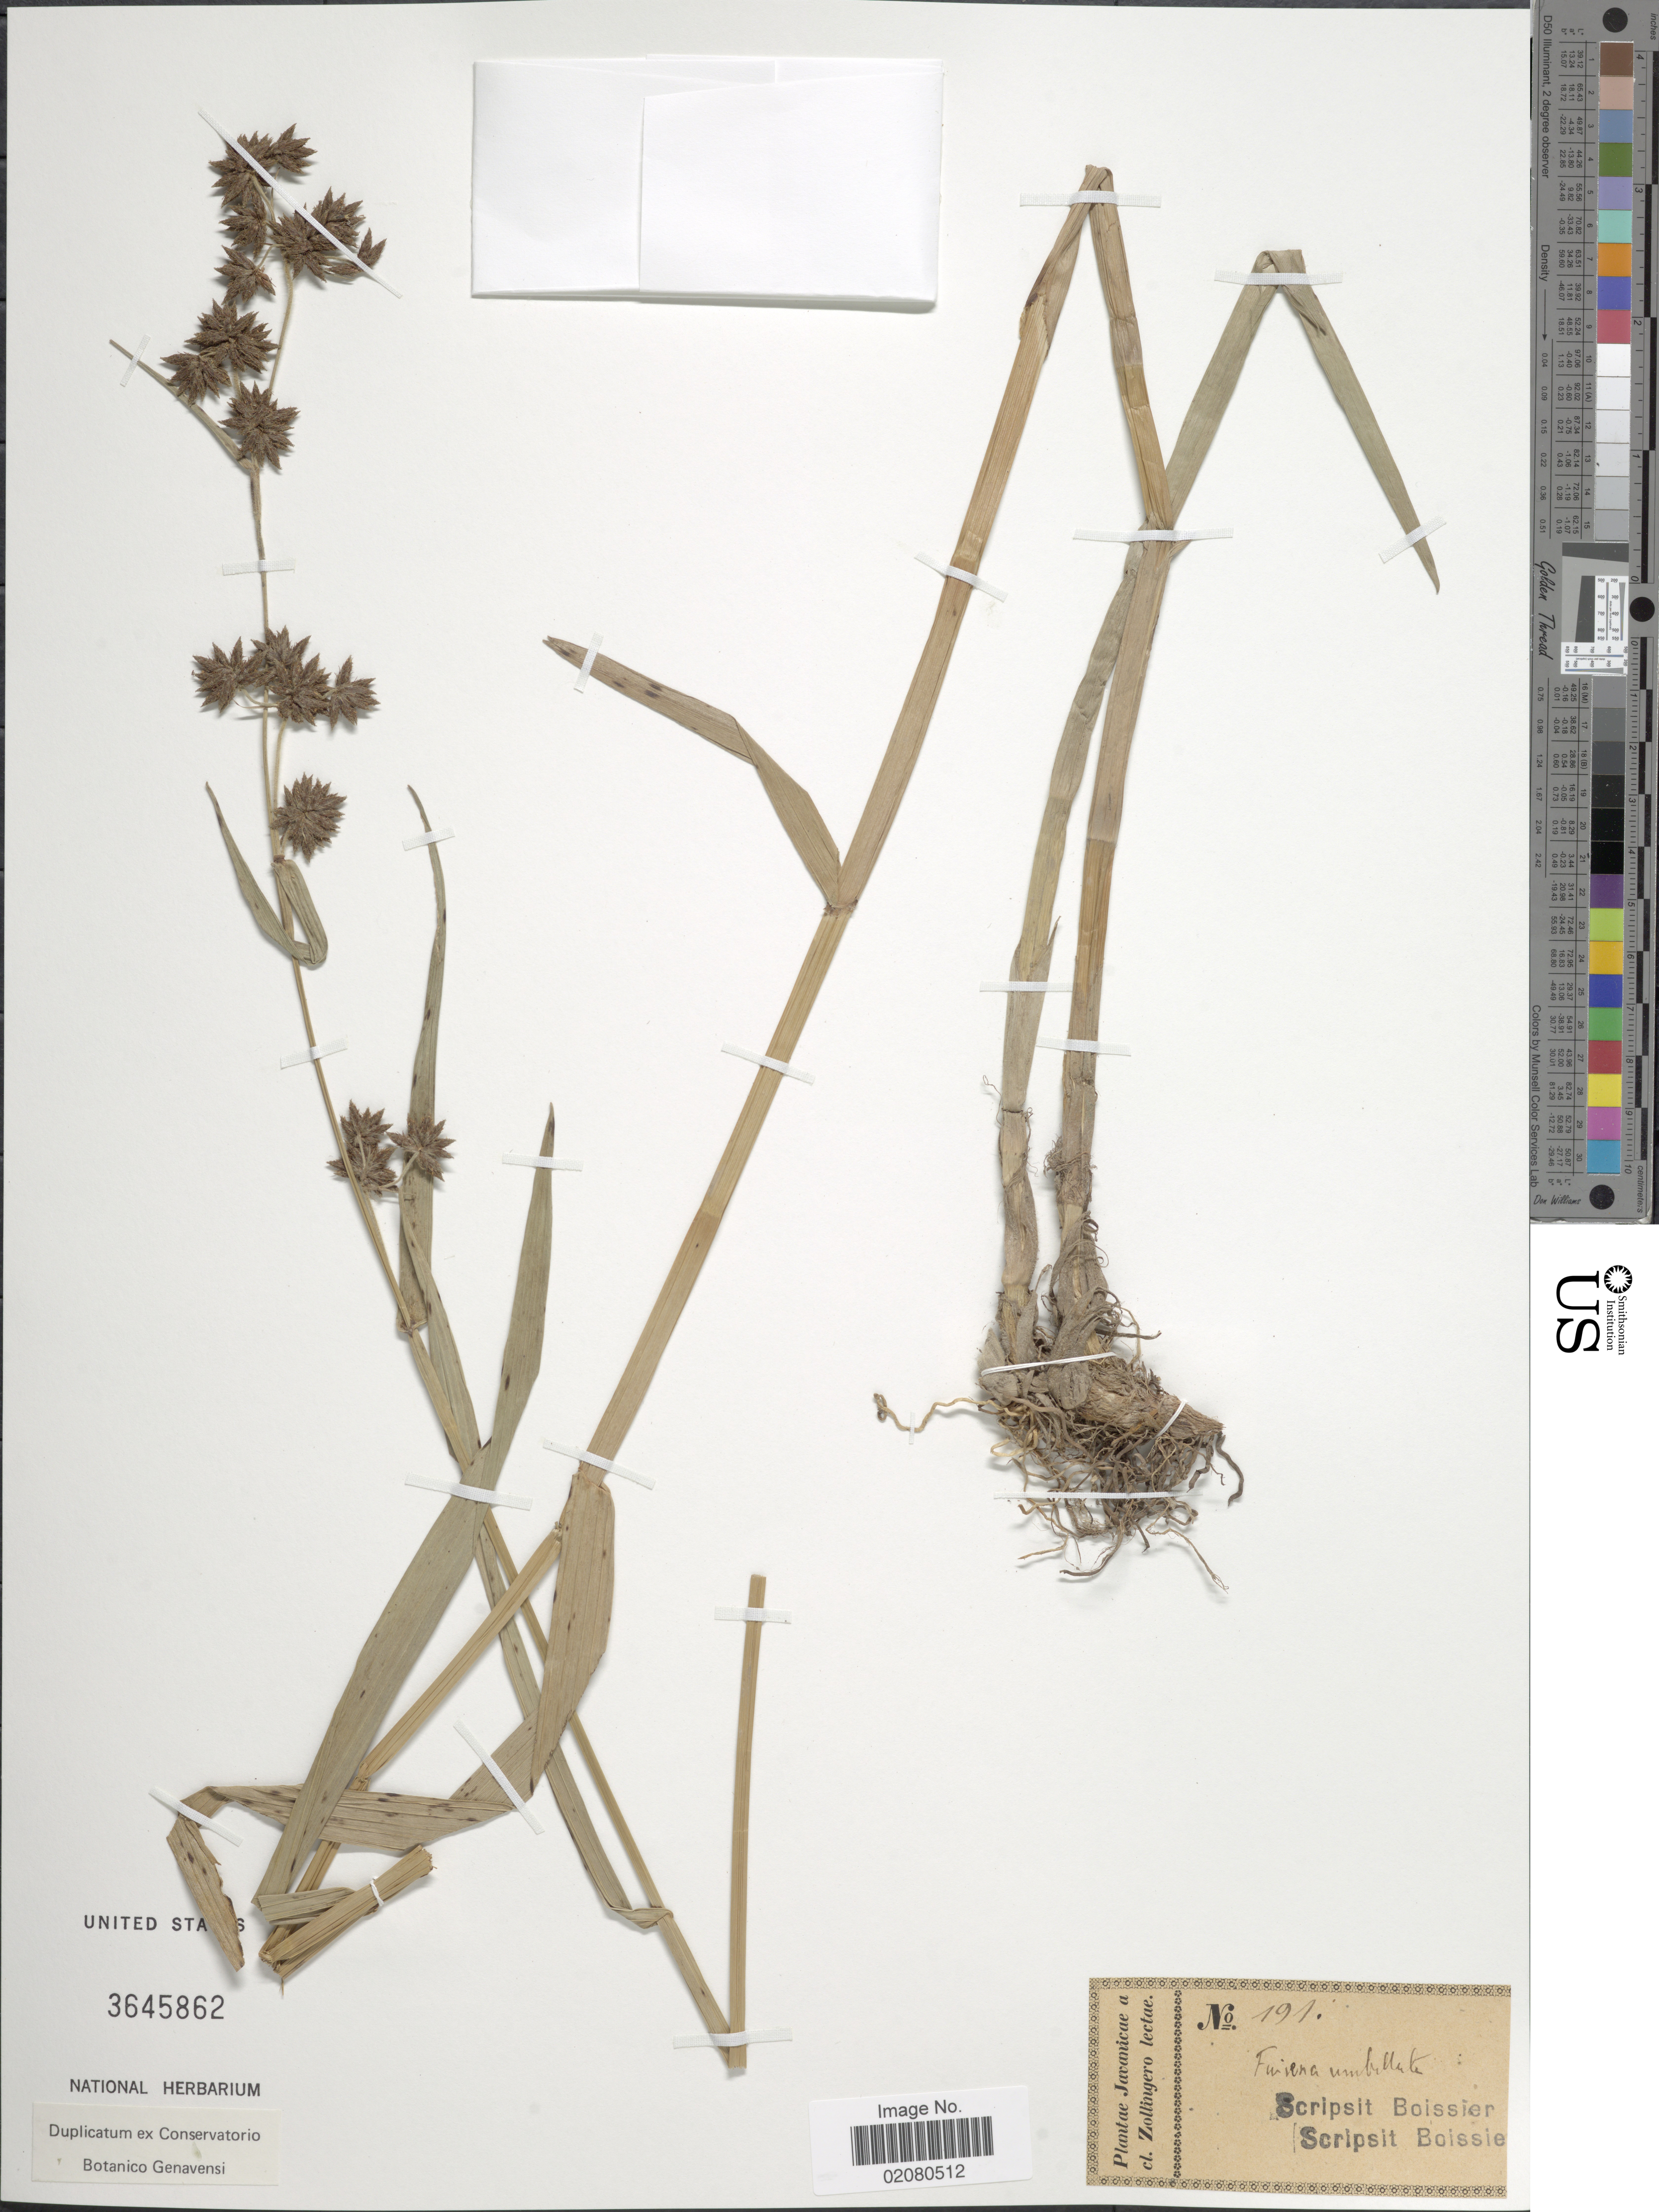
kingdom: Plantae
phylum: Tracheophyta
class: Liliopsida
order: Poales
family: Cyperaceae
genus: Fuirena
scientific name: Fuirena umbellata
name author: Rottb.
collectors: -- Boissier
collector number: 191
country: Indonesia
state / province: Java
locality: Javanicae a cl. Zollingero lectae.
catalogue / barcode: US 3645862